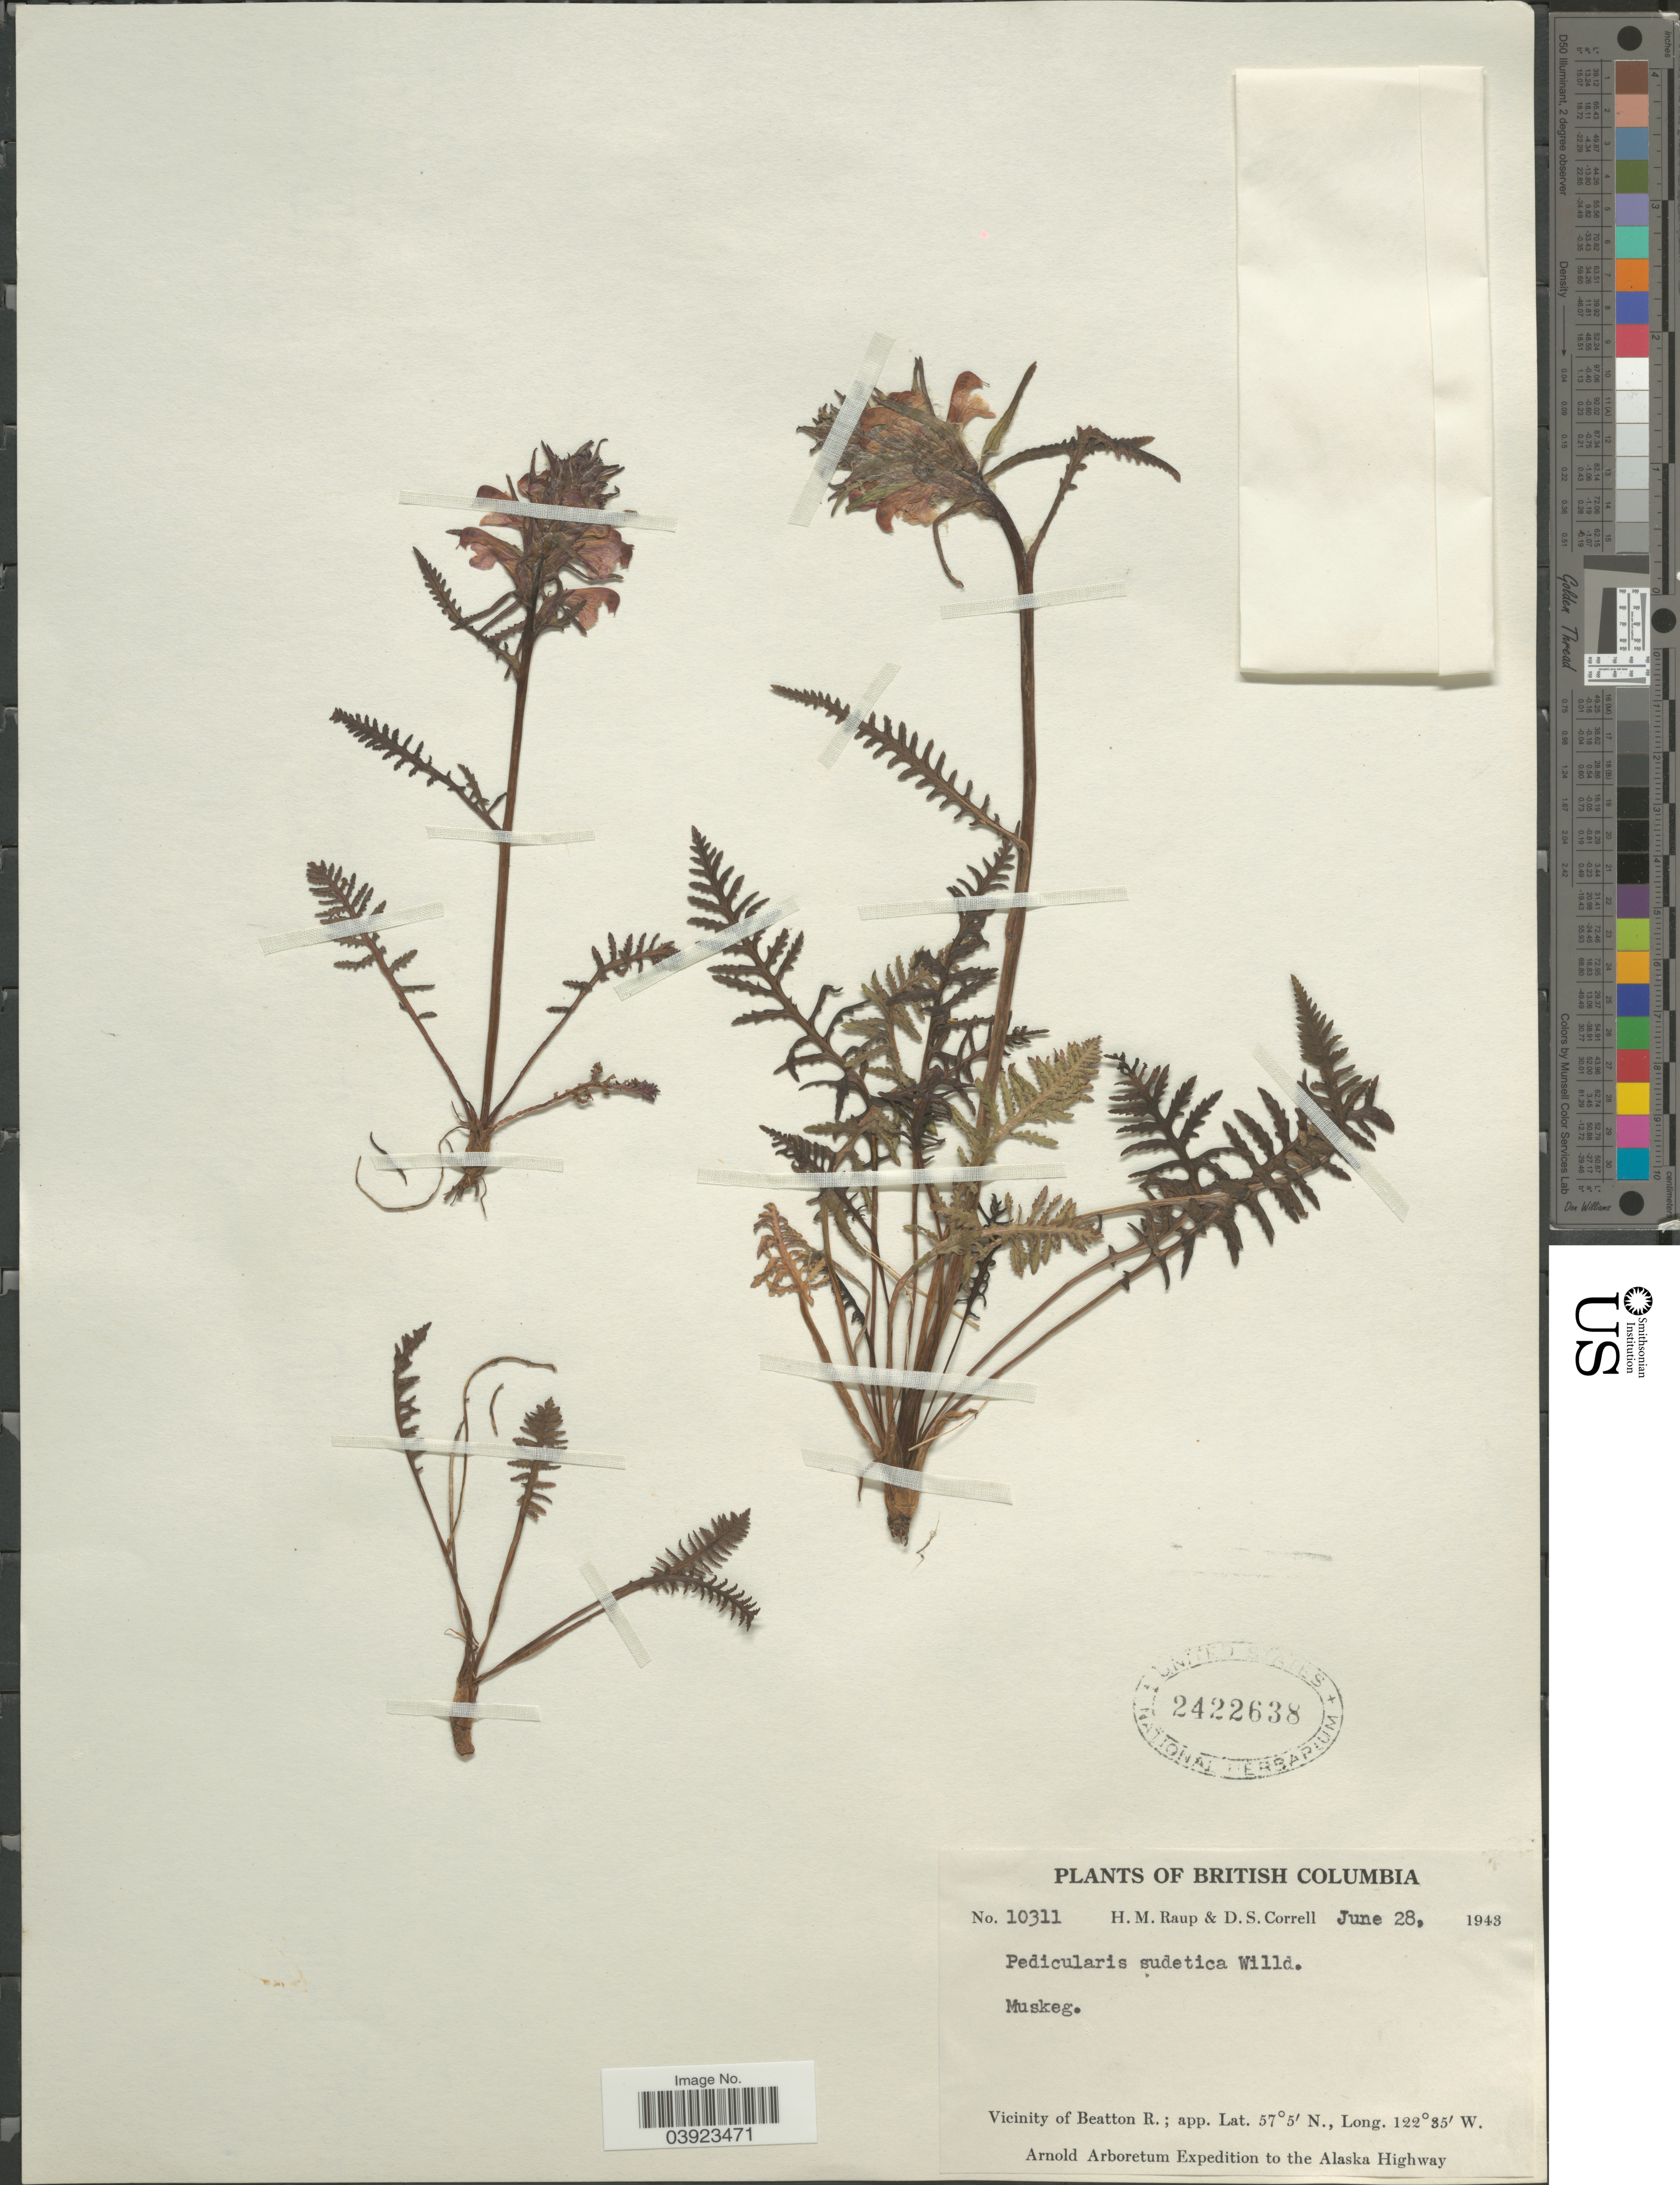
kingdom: Plantae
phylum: Tracheophyta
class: Magnoliopsida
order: Lamiales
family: Orobanchaceae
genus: Pedicularis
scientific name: Pedicularis scopulorum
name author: A. Gray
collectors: H. Raup & D. S. Correll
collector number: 10311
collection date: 1943-06-28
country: Canada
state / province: British Columbia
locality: Muskeg. Vicinity of Beatton R.; to the Alaska Highway.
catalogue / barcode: US 2422638